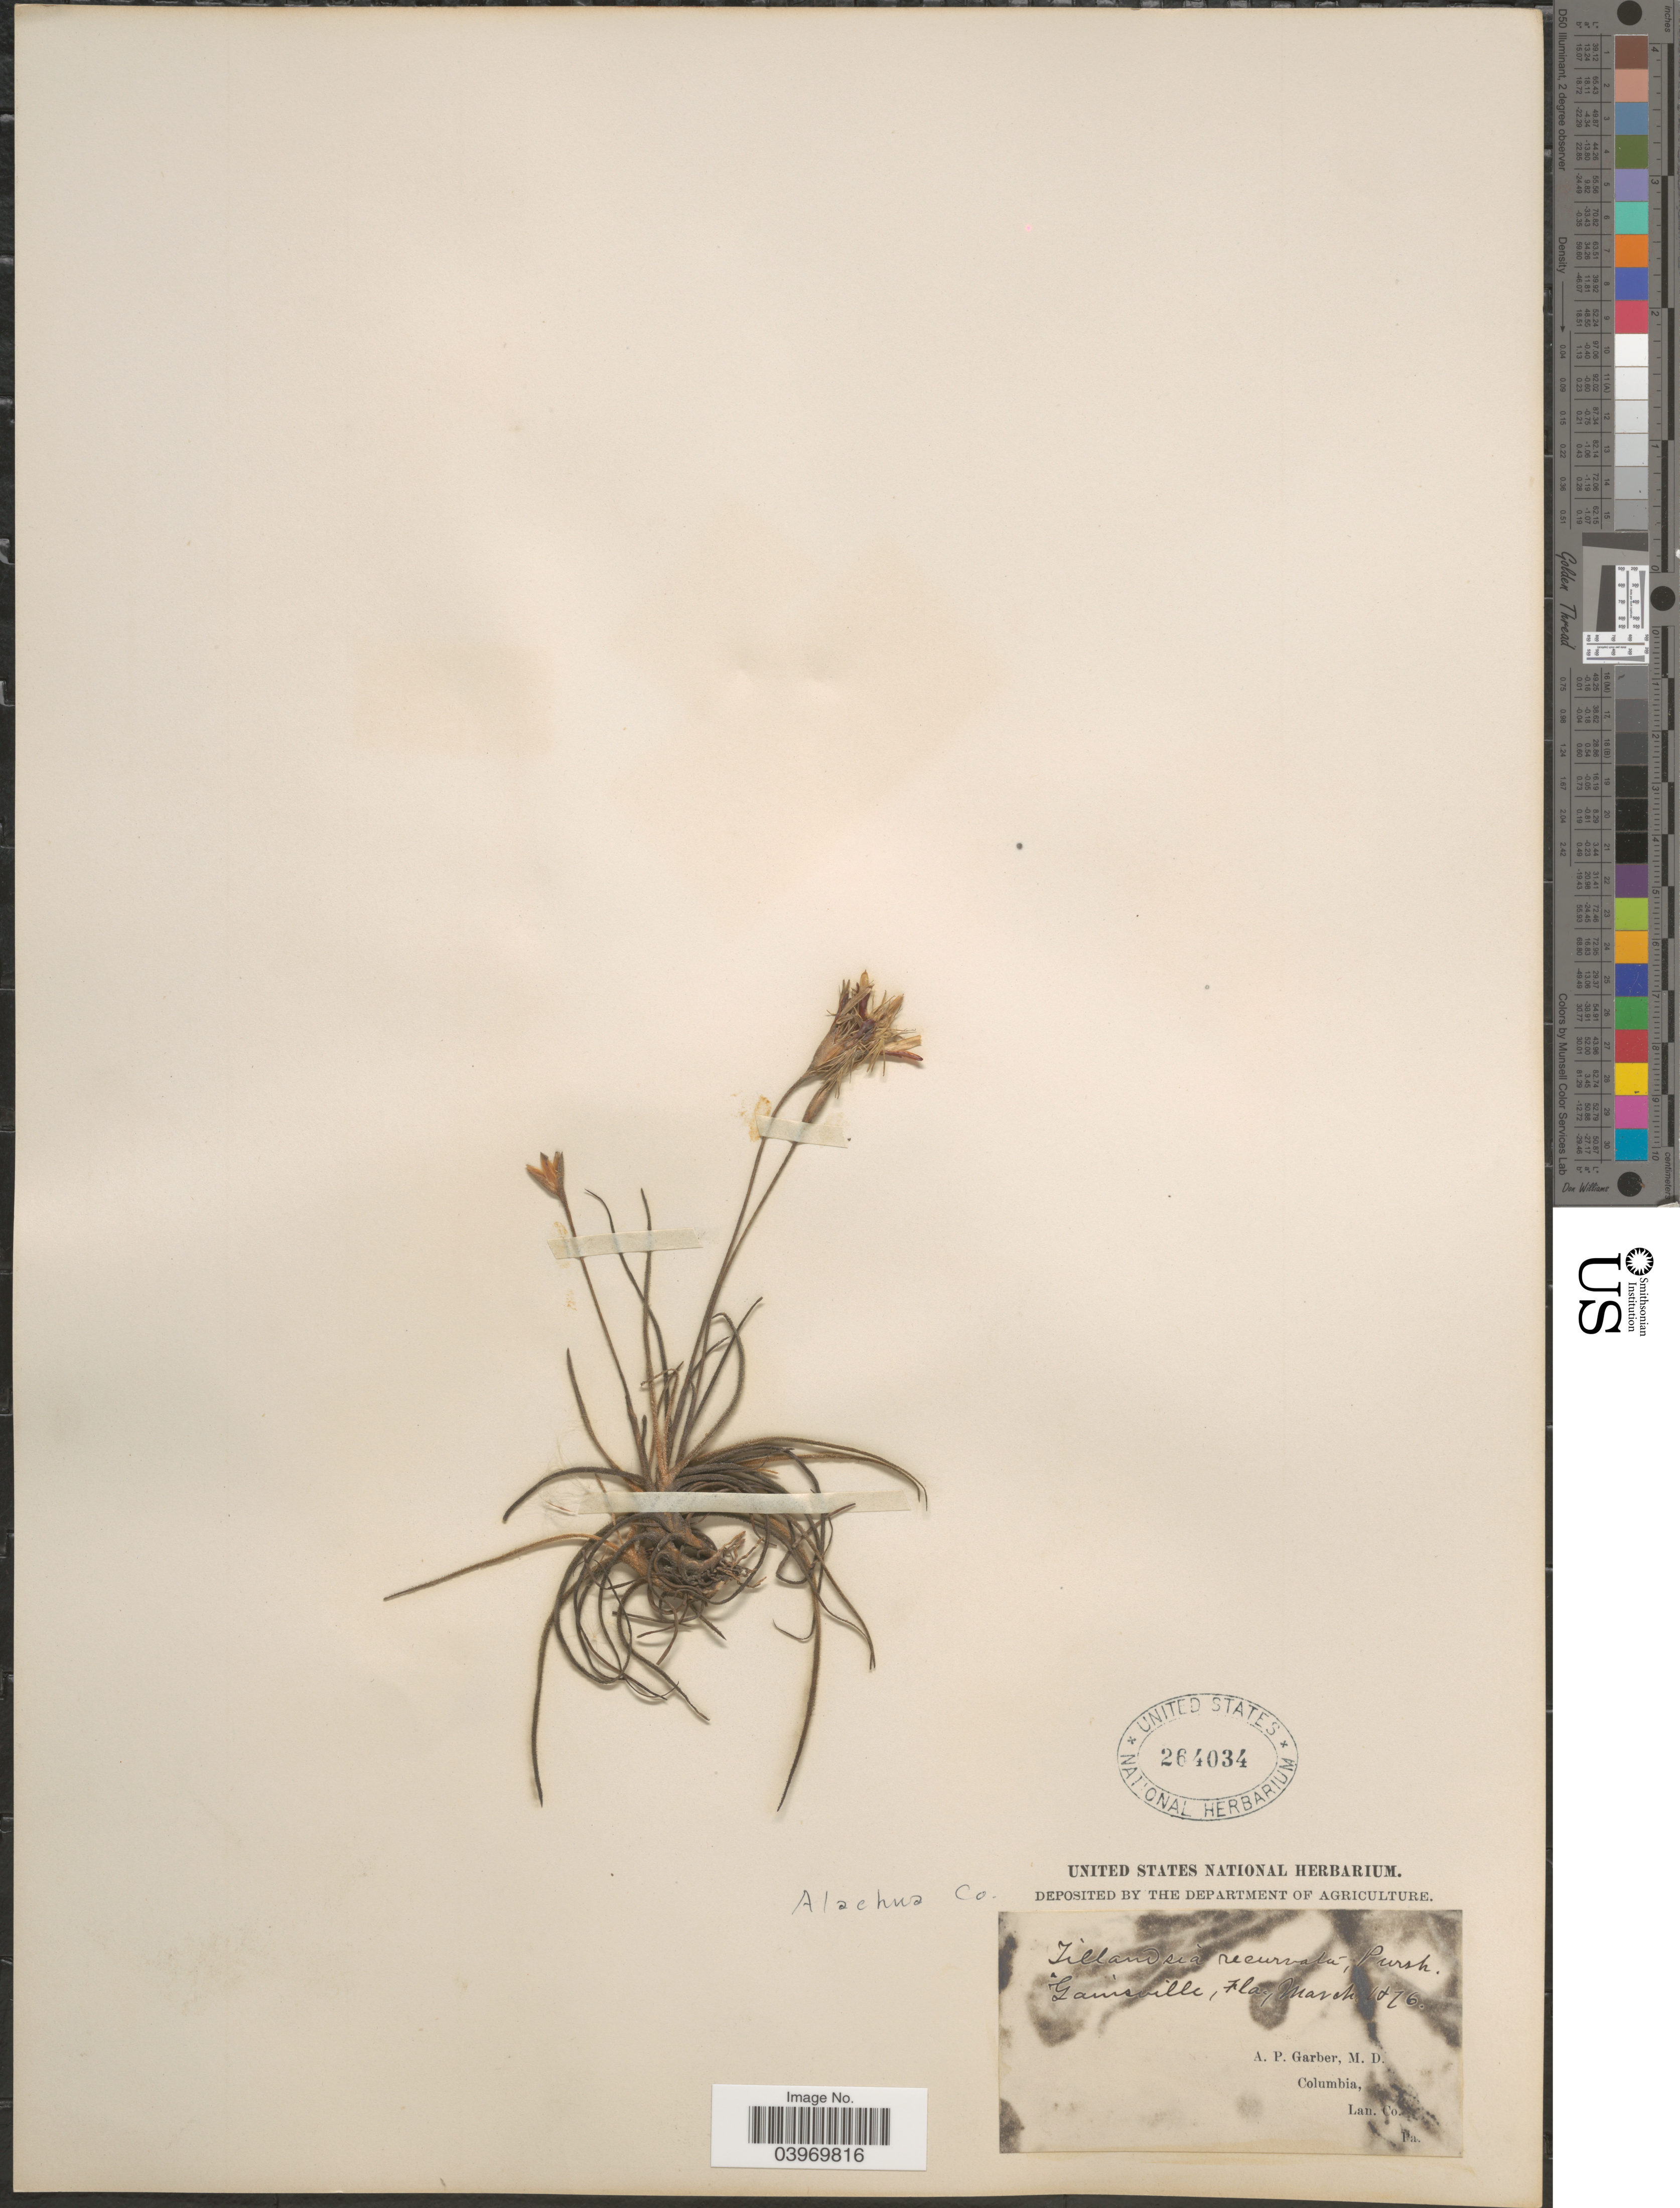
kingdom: Plantae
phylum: Tracheophyta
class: Liliopsida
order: Poales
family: Bromeliaceae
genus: Tillandsia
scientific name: Tillandsia recurvata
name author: L.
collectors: A. P. Garber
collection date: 1876-03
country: United States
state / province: Florida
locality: Gainesville, Alachua Co.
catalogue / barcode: US 264034